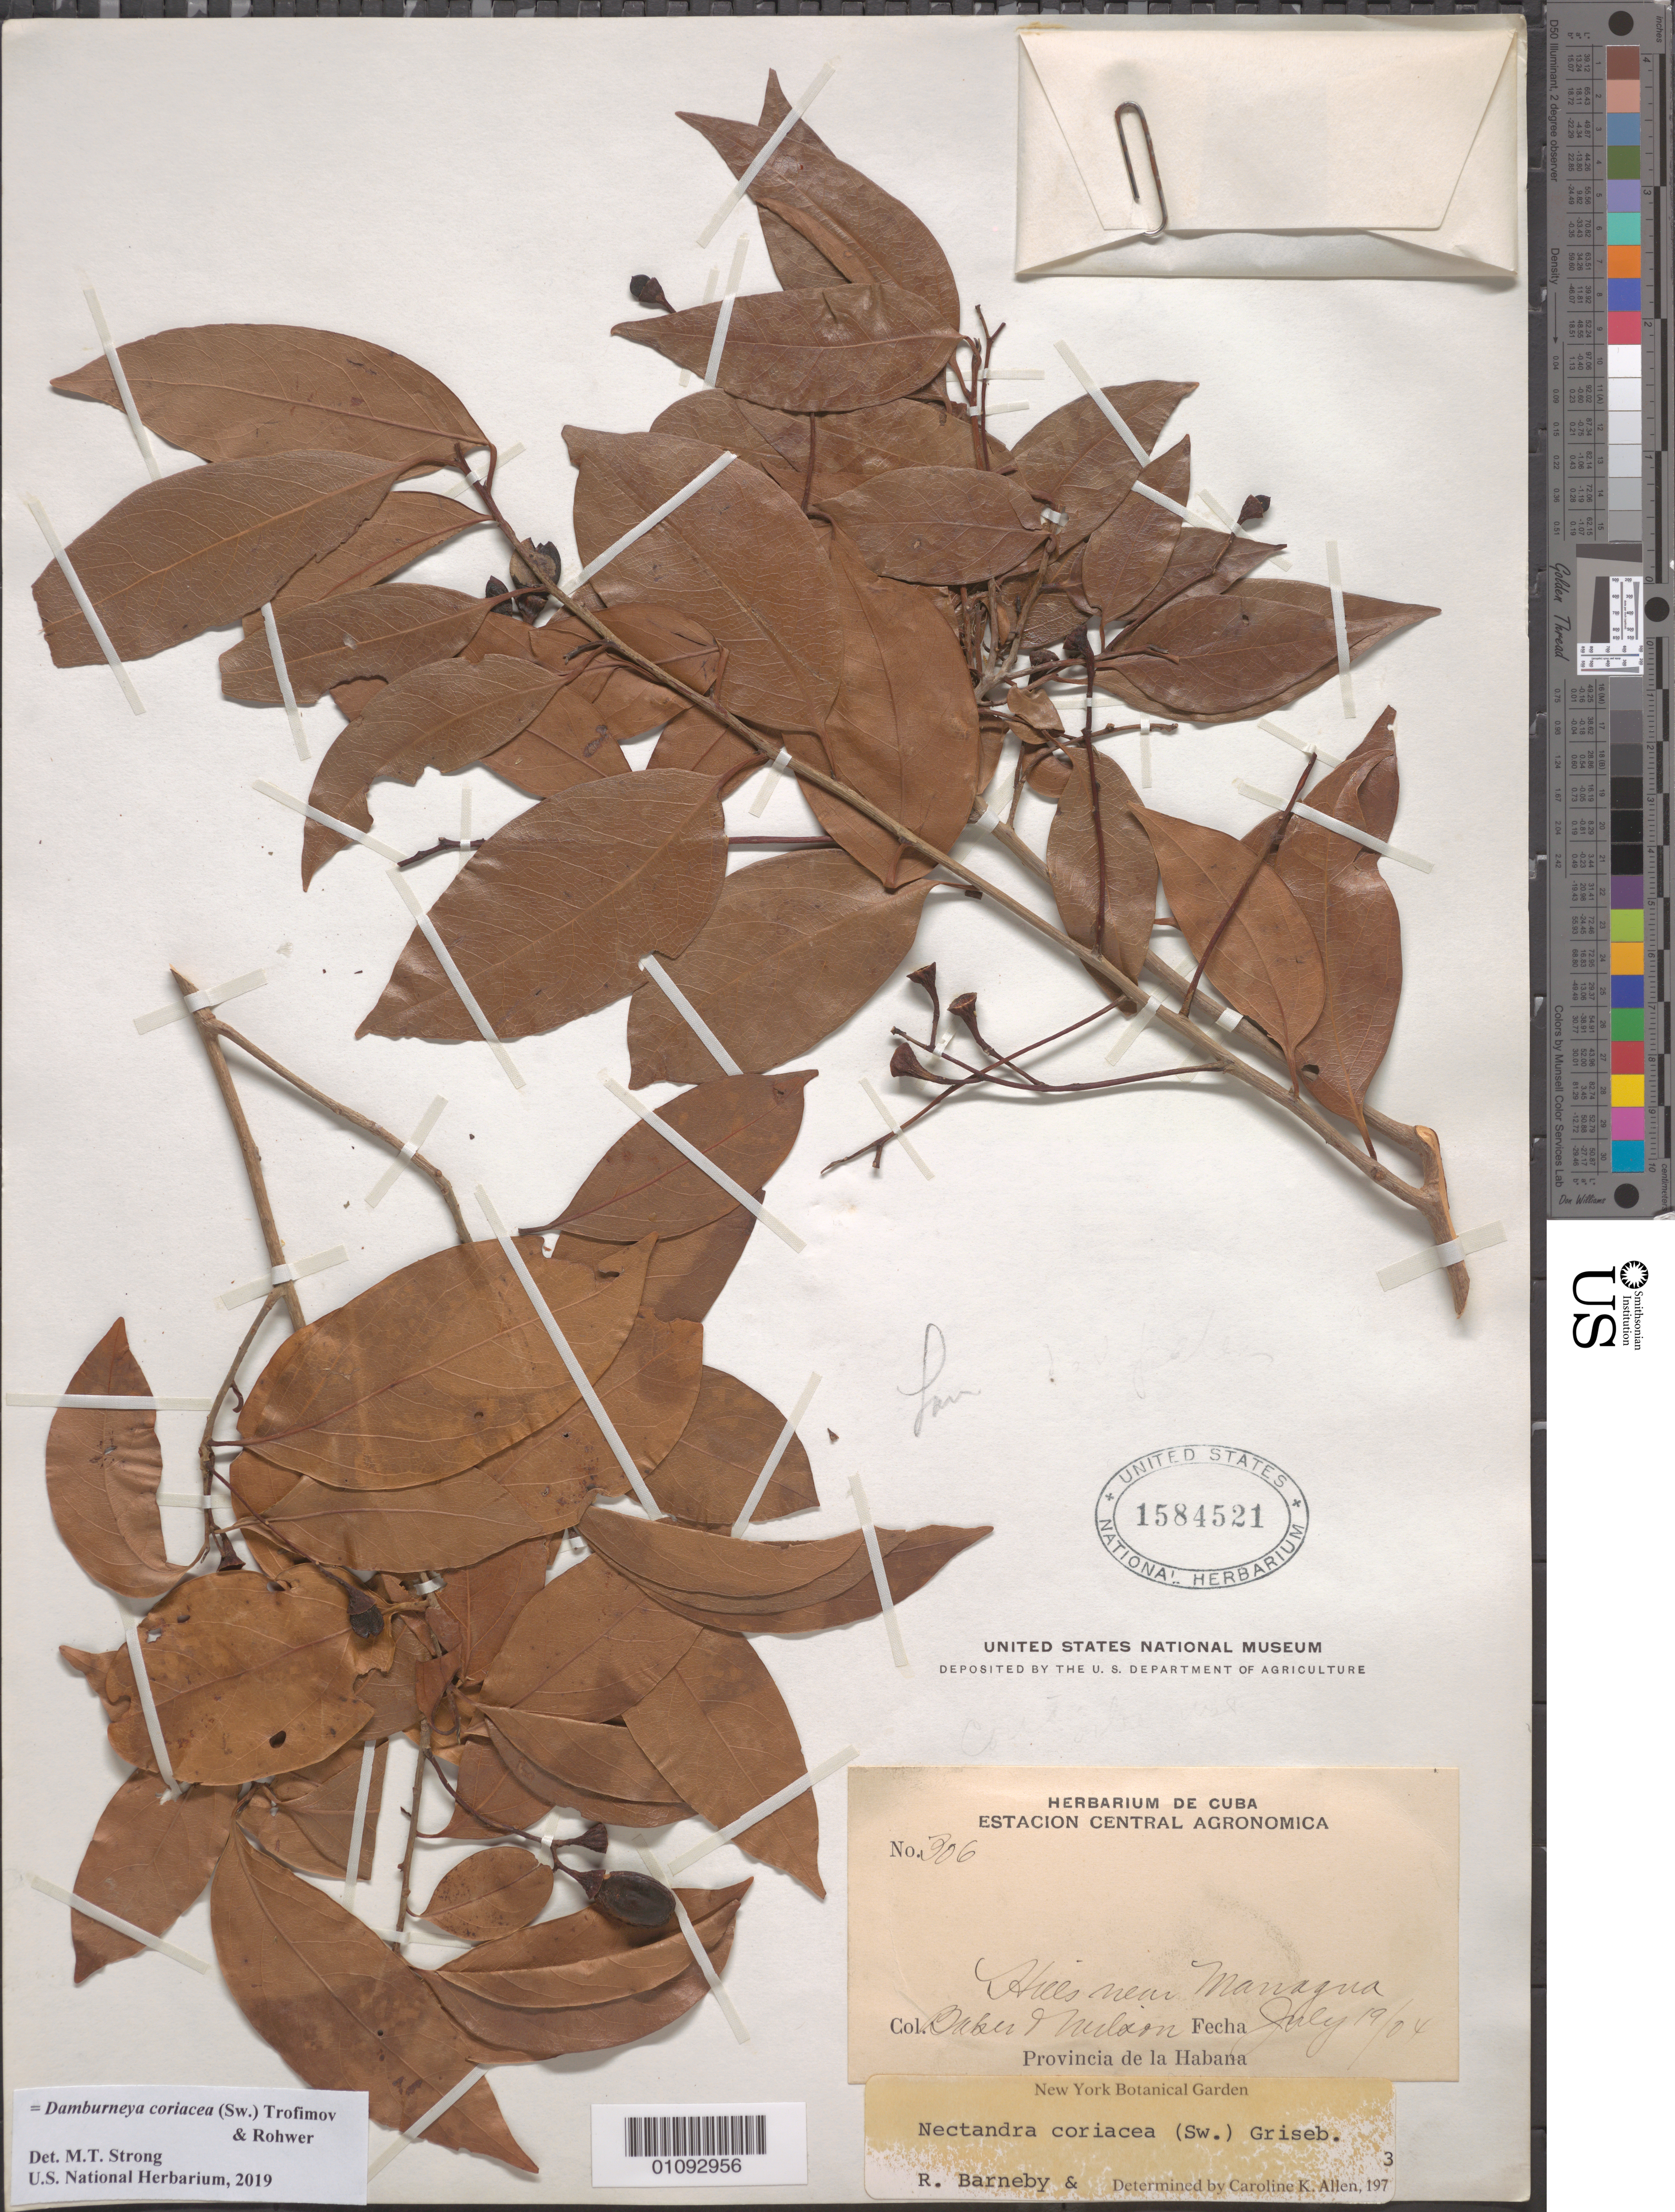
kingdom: Plantae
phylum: Tracheophyta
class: Magnoliopsida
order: Laurales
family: Lauraceae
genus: Damburneya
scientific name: Damburneya coriacea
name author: (Sw.) Trofimov & Rohwer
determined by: Strong, M. T., (US), Smithsonian Institution - National Museum of Natural History (UNITED STATES)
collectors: C. F. Baker & -- Wilson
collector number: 306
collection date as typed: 19 Jul 1904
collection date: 1904-07-19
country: Cuba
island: Cuba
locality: Managua, Habana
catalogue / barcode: US 1584521